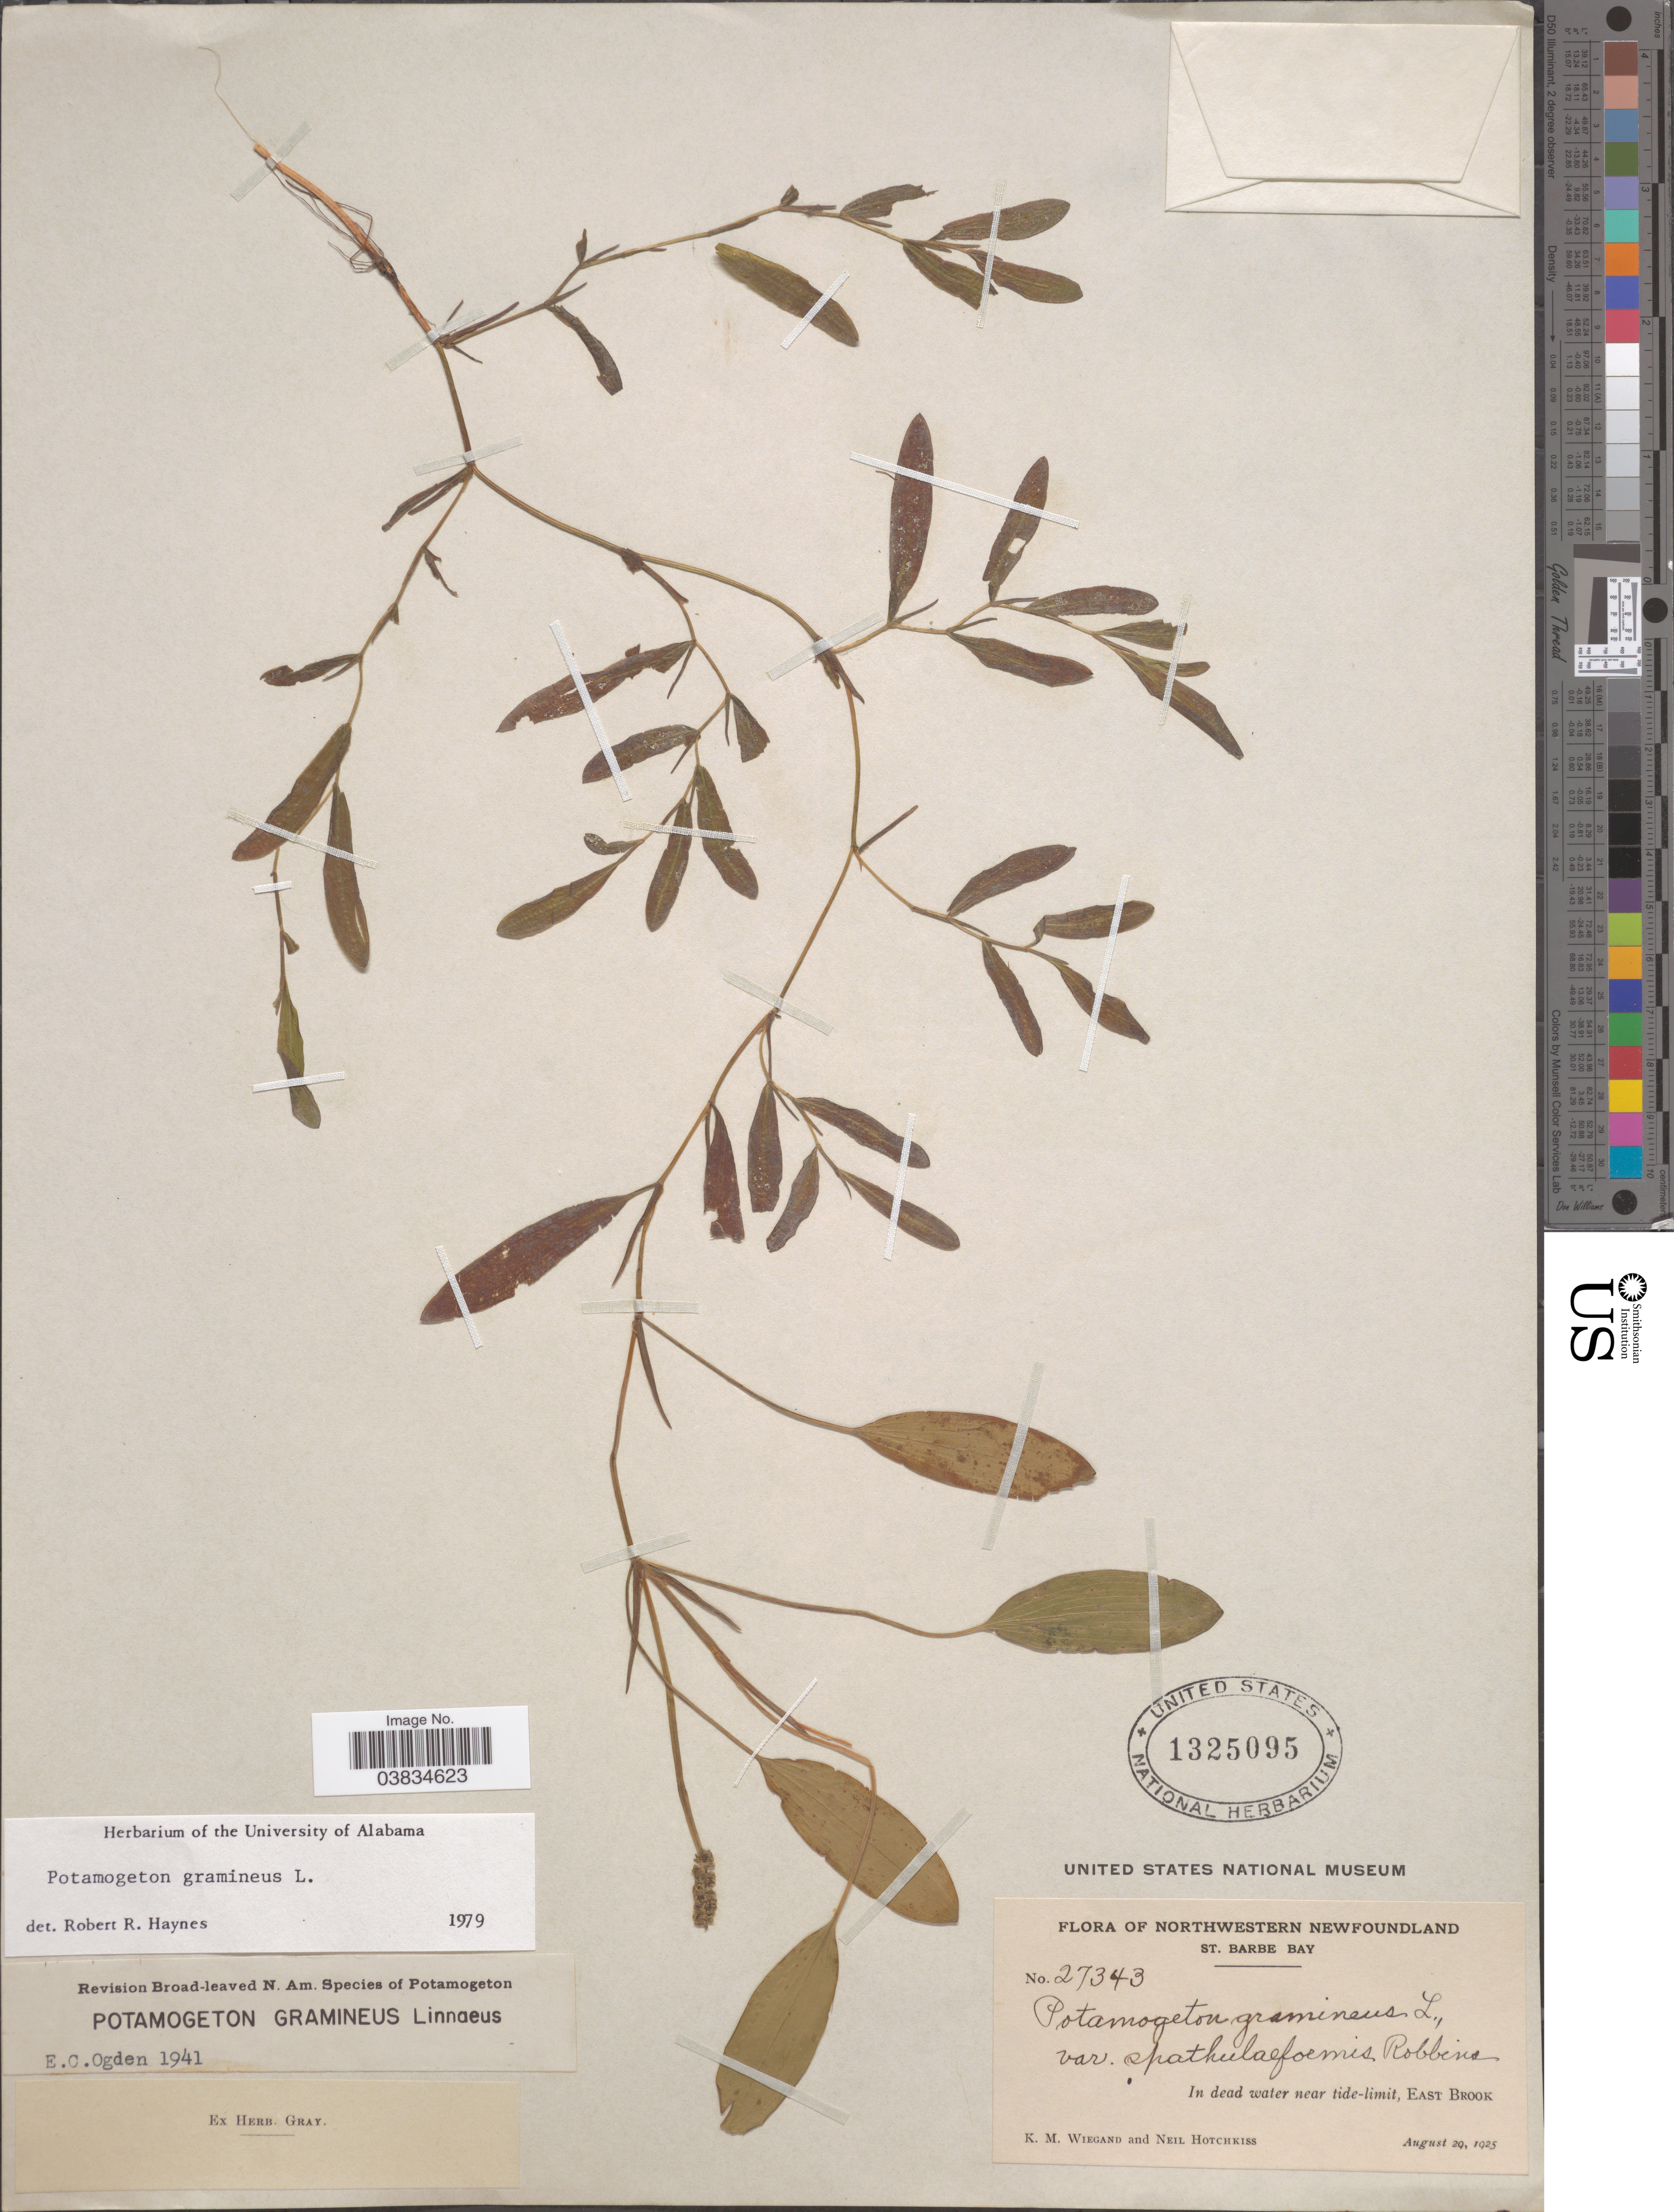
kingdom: Plantae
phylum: Tracheophyta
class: Liliopsida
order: Alismatales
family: Potamogetonaceae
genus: Potamogeton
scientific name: Potamogeton gramineus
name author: L.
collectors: K. M. Wiegand & N. Hotchkiss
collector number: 27343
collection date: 1925-08-29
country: Canada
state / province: Newfoundland and Labrador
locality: Northwestern Newfoundland. St. Barbe Bay. East Brook.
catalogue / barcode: US 1325095